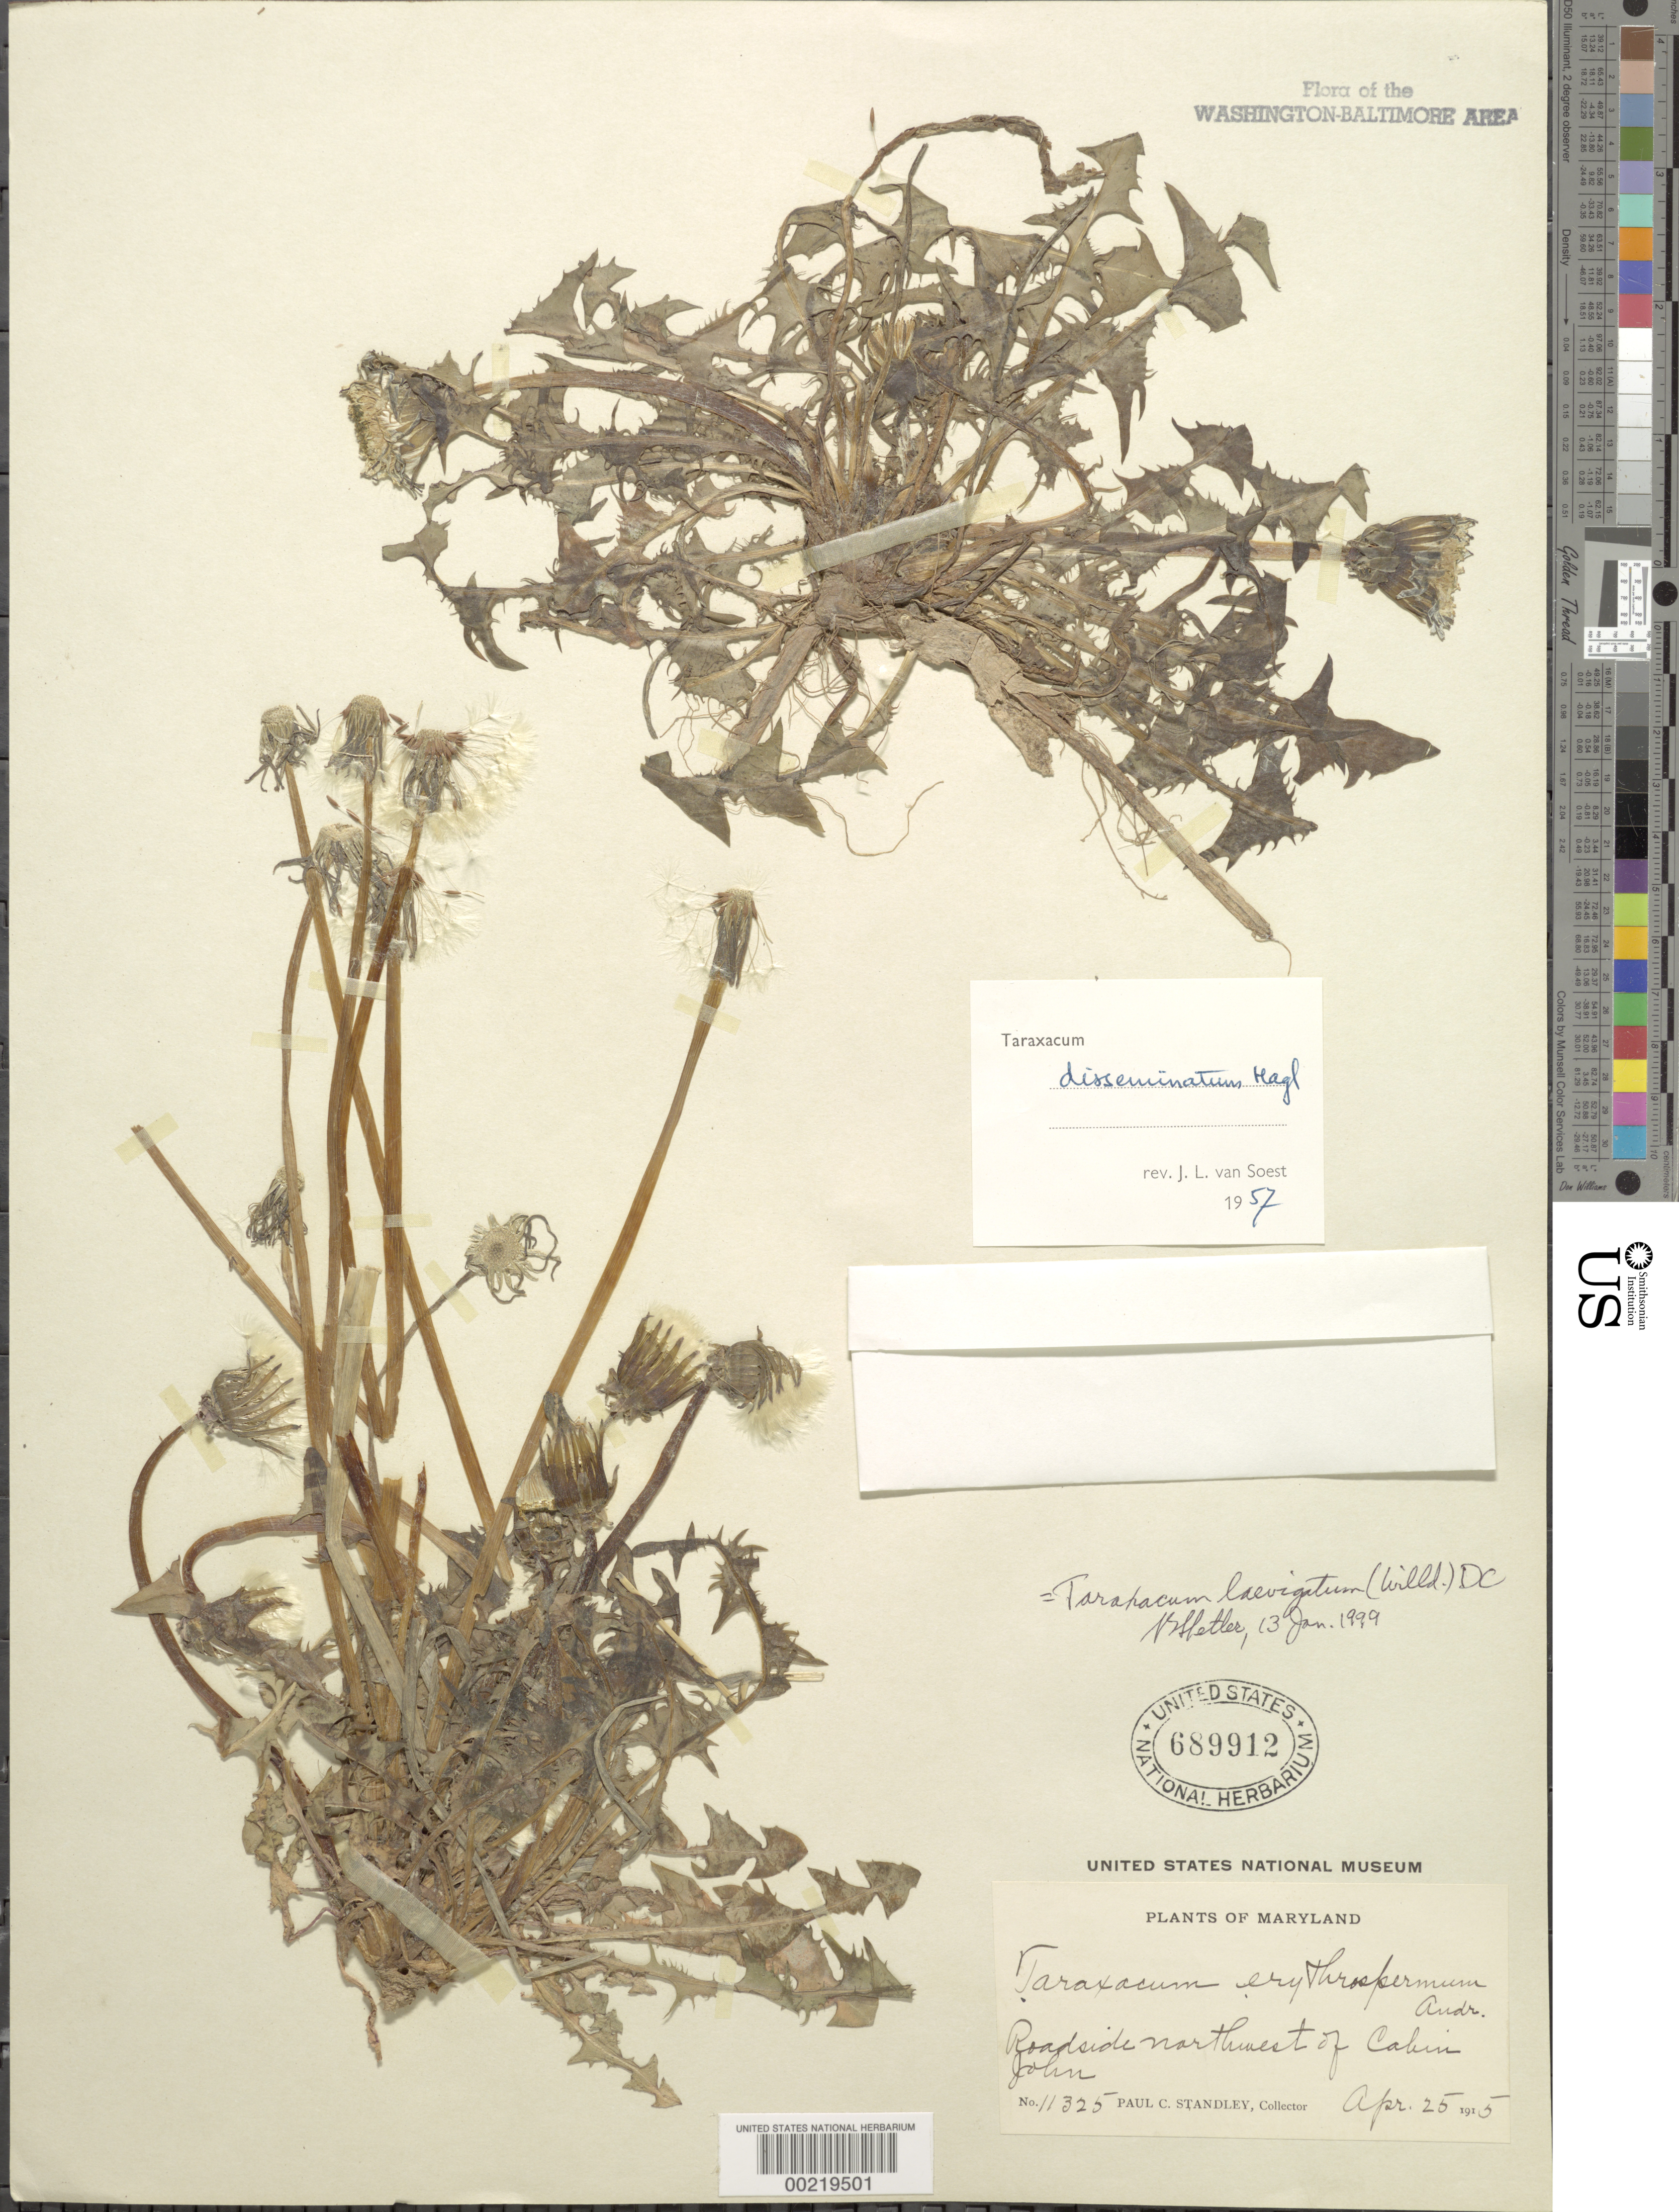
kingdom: Plantae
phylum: Tracheophyta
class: Magnoliopsida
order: Asterales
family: Asteraceae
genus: Taraxacum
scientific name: Taraxacum erythrospermum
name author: Andrz. ex Besser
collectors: P. C. Standley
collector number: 11325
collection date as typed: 25 Apr 1915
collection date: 1915-04-25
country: United States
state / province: Maryland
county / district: Montgomery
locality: NW of Cabin John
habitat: Roadside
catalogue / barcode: US 689912